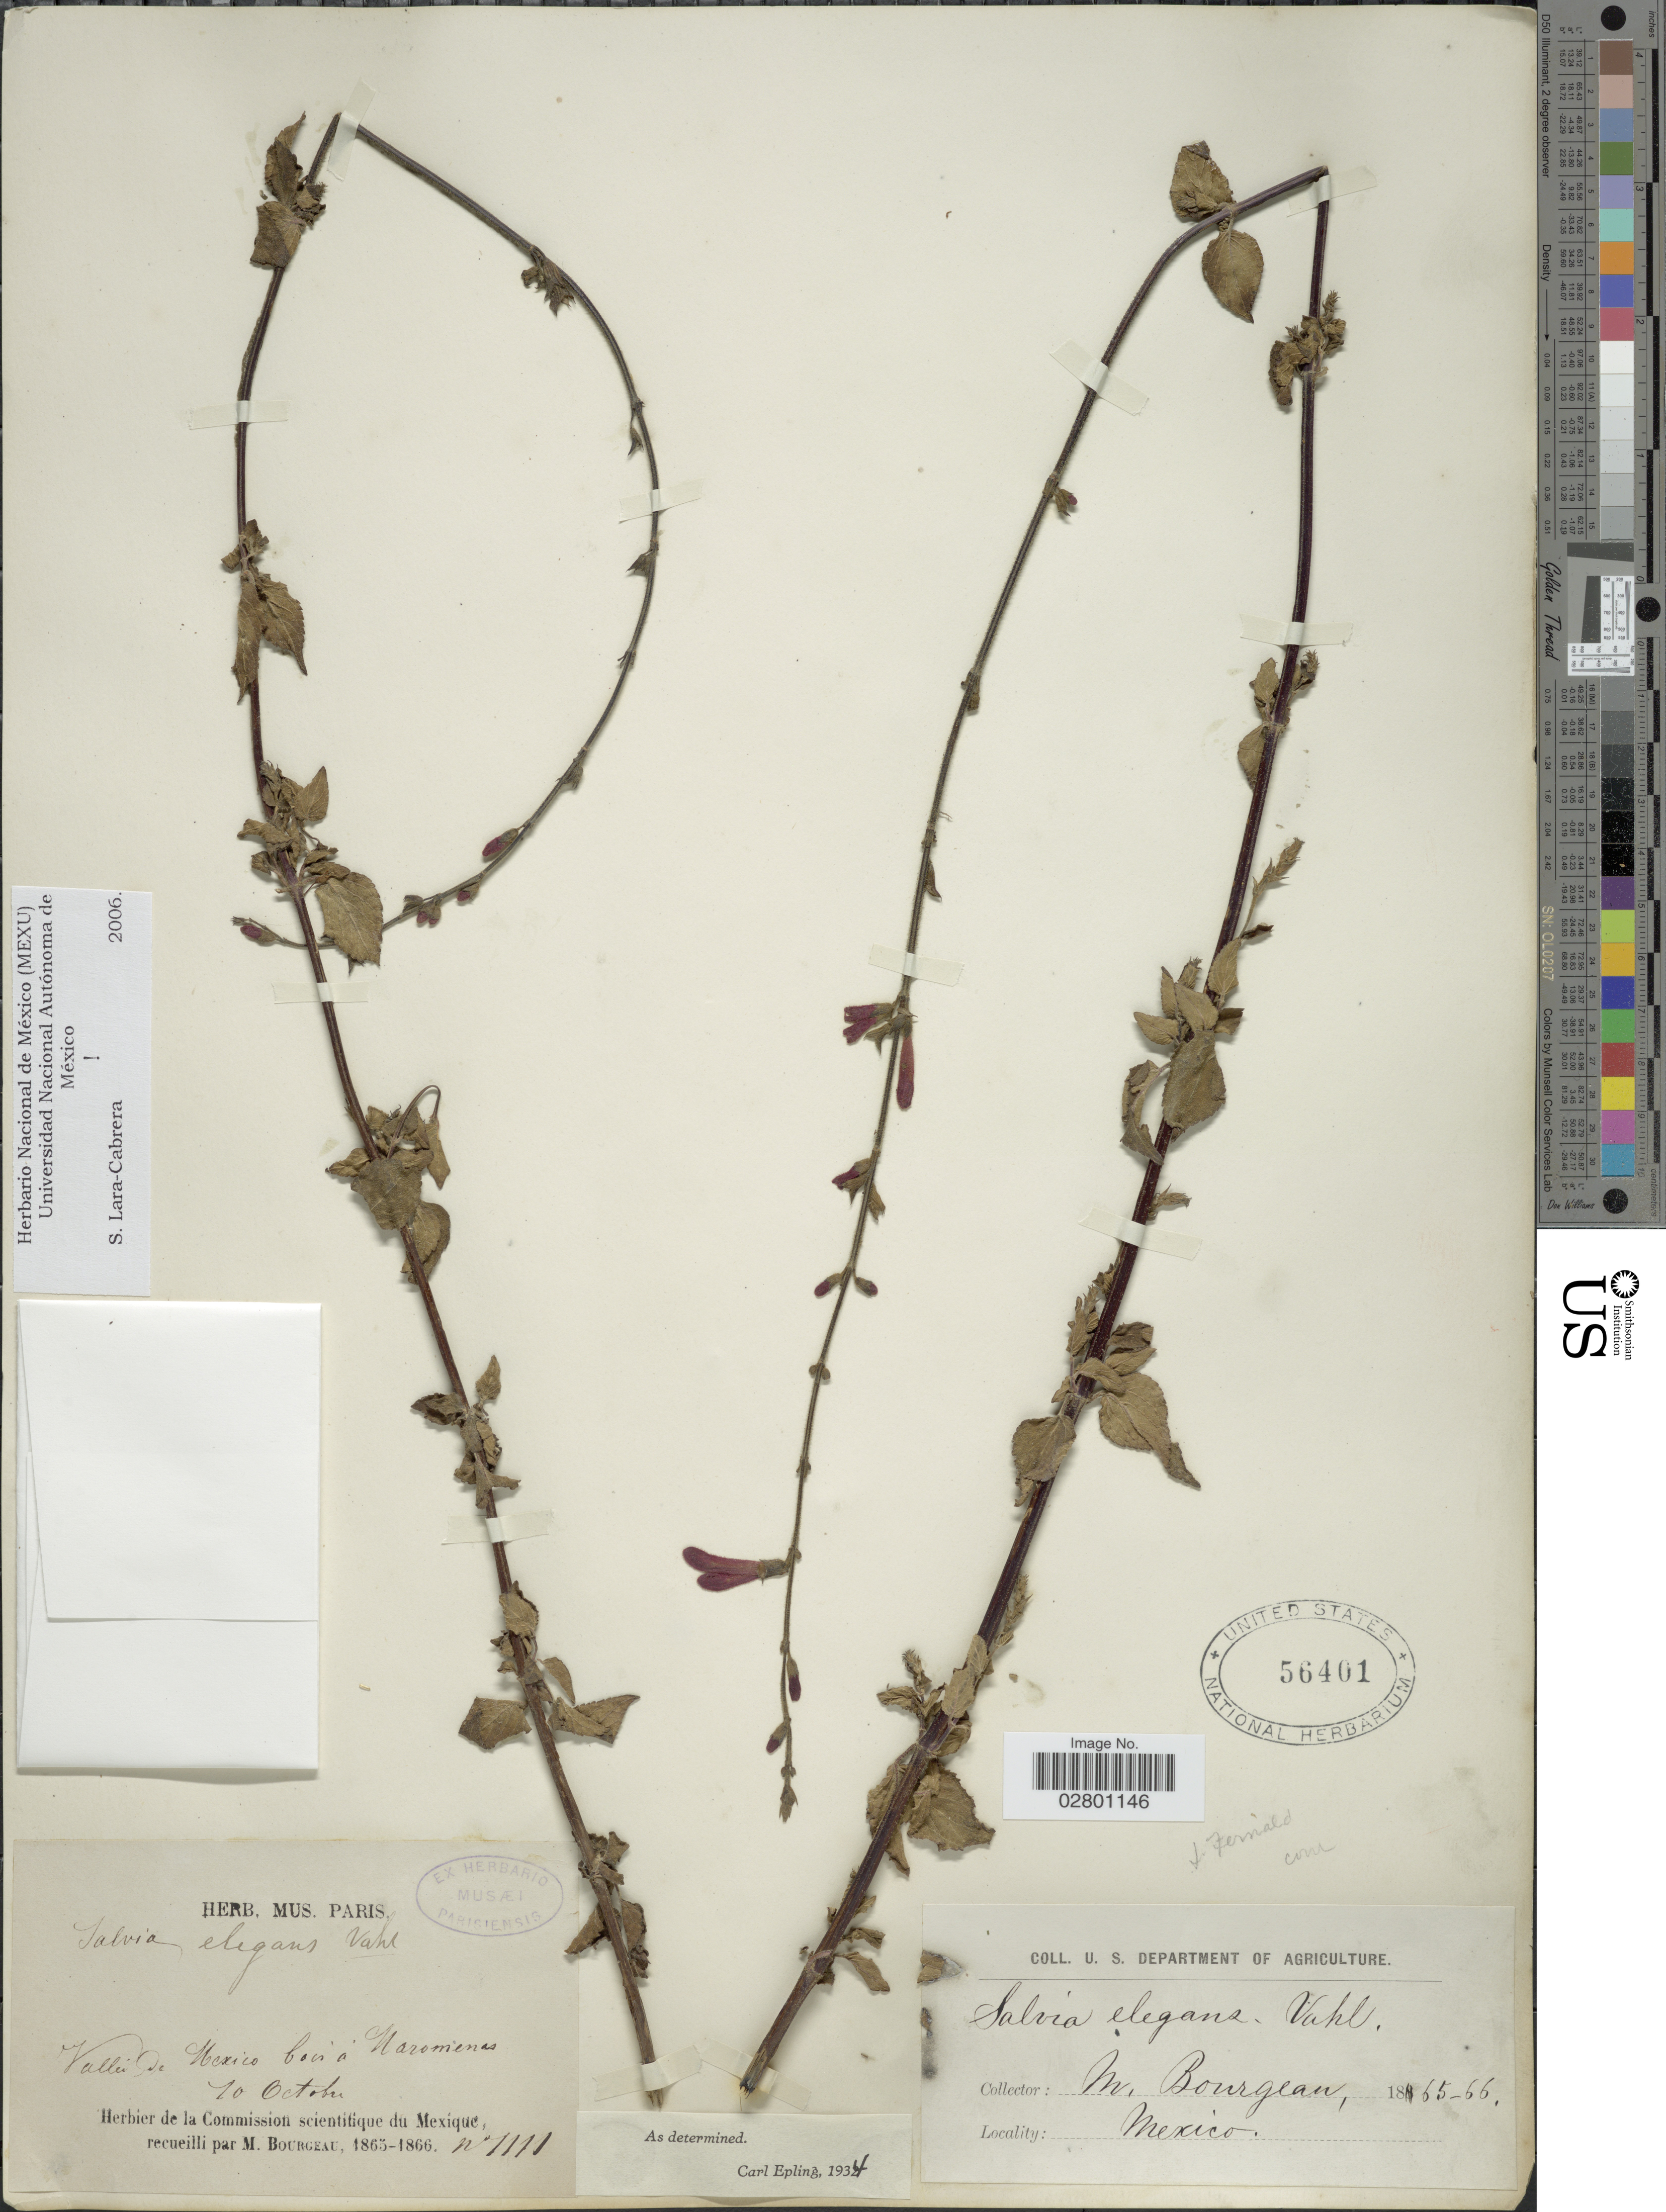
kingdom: Plantae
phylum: Tracheophyta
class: Magnoliopsida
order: Lamiales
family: Lamiaceae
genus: Salvia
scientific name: Salvia elegans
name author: Vahl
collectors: M. Bourgeau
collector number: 1111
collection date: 1865-10-10/1866-10-10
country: Mexico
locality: Vallee de Mexico bois à Maromenas.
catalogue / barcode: US 56401